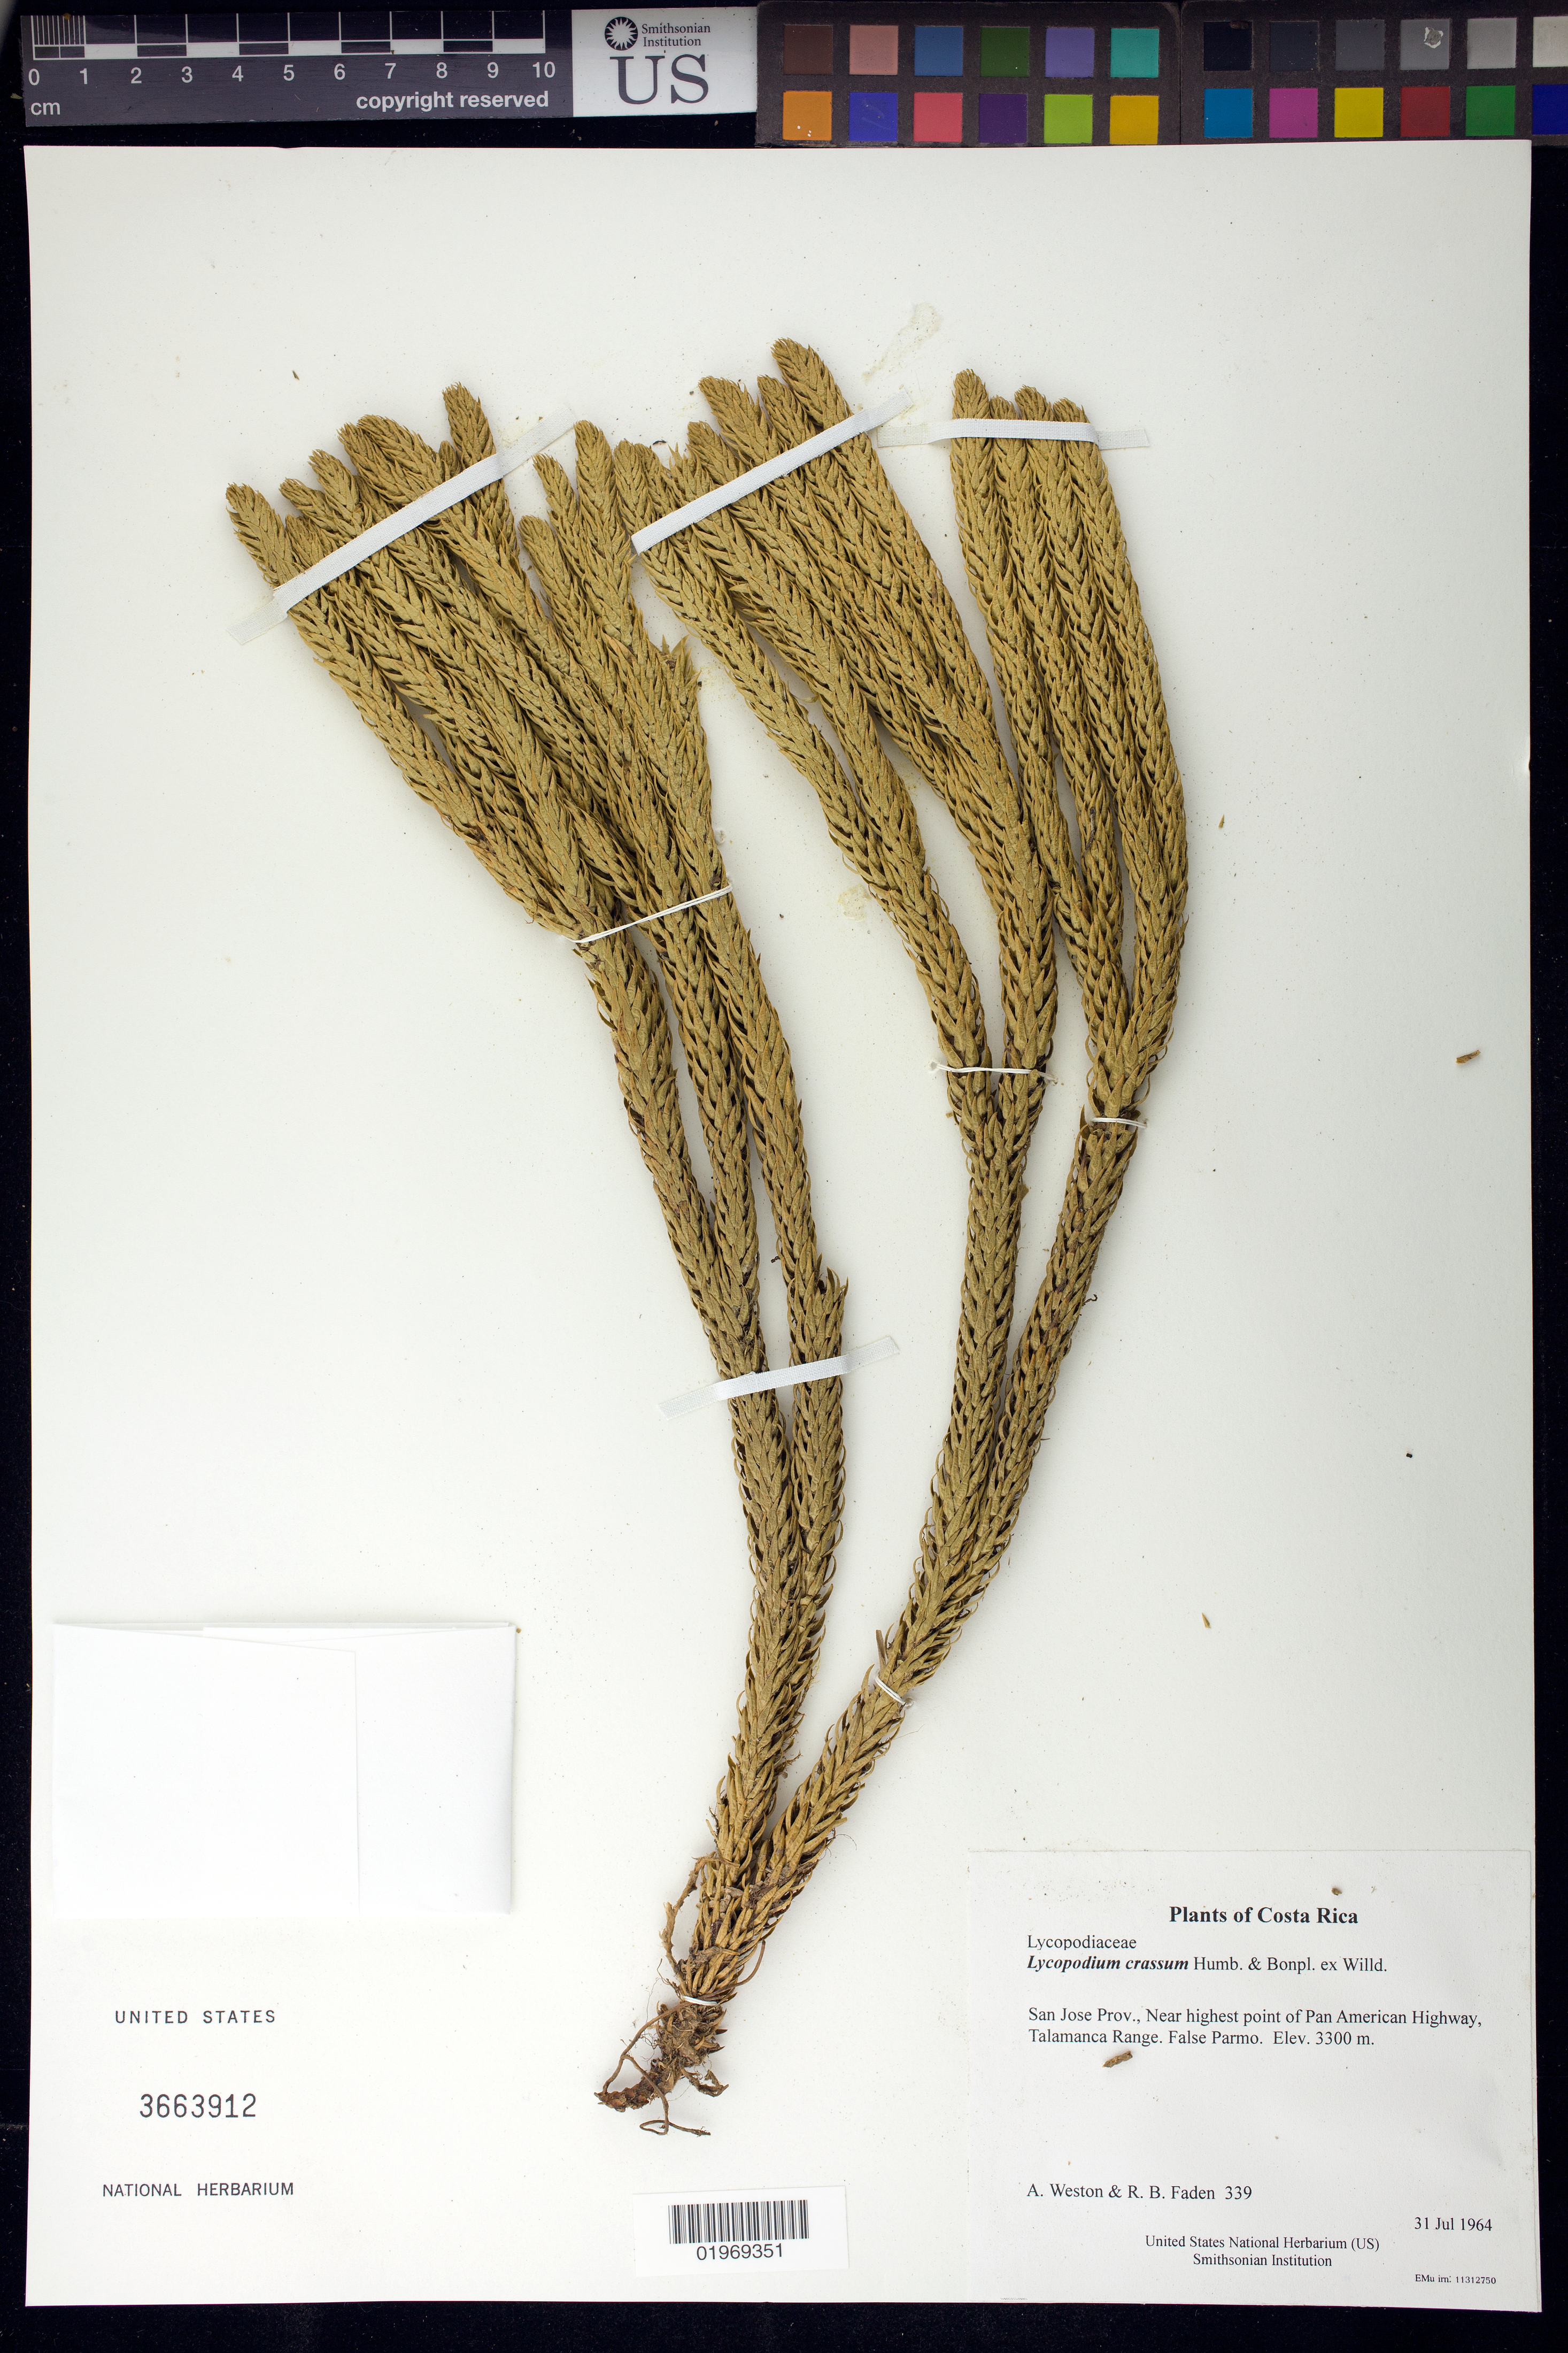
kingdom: Plantae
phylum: Tracheophyta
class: Lycopodiopsida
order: Lycopodiales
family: Lycopodiaceae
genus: Phlegmariurus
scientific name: Phlegmariurus crassus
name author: (Humb. & Bonpl. ex Willd.) B. Øllg.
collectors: A. Weston & R. B. Faden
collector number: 339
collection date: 1964-07-31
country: Costa Rica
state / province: San Jose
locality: Near highest point of Pan American Highway, Talamanca Range. False Parmo.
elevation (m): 3300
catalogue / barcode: US 3663912